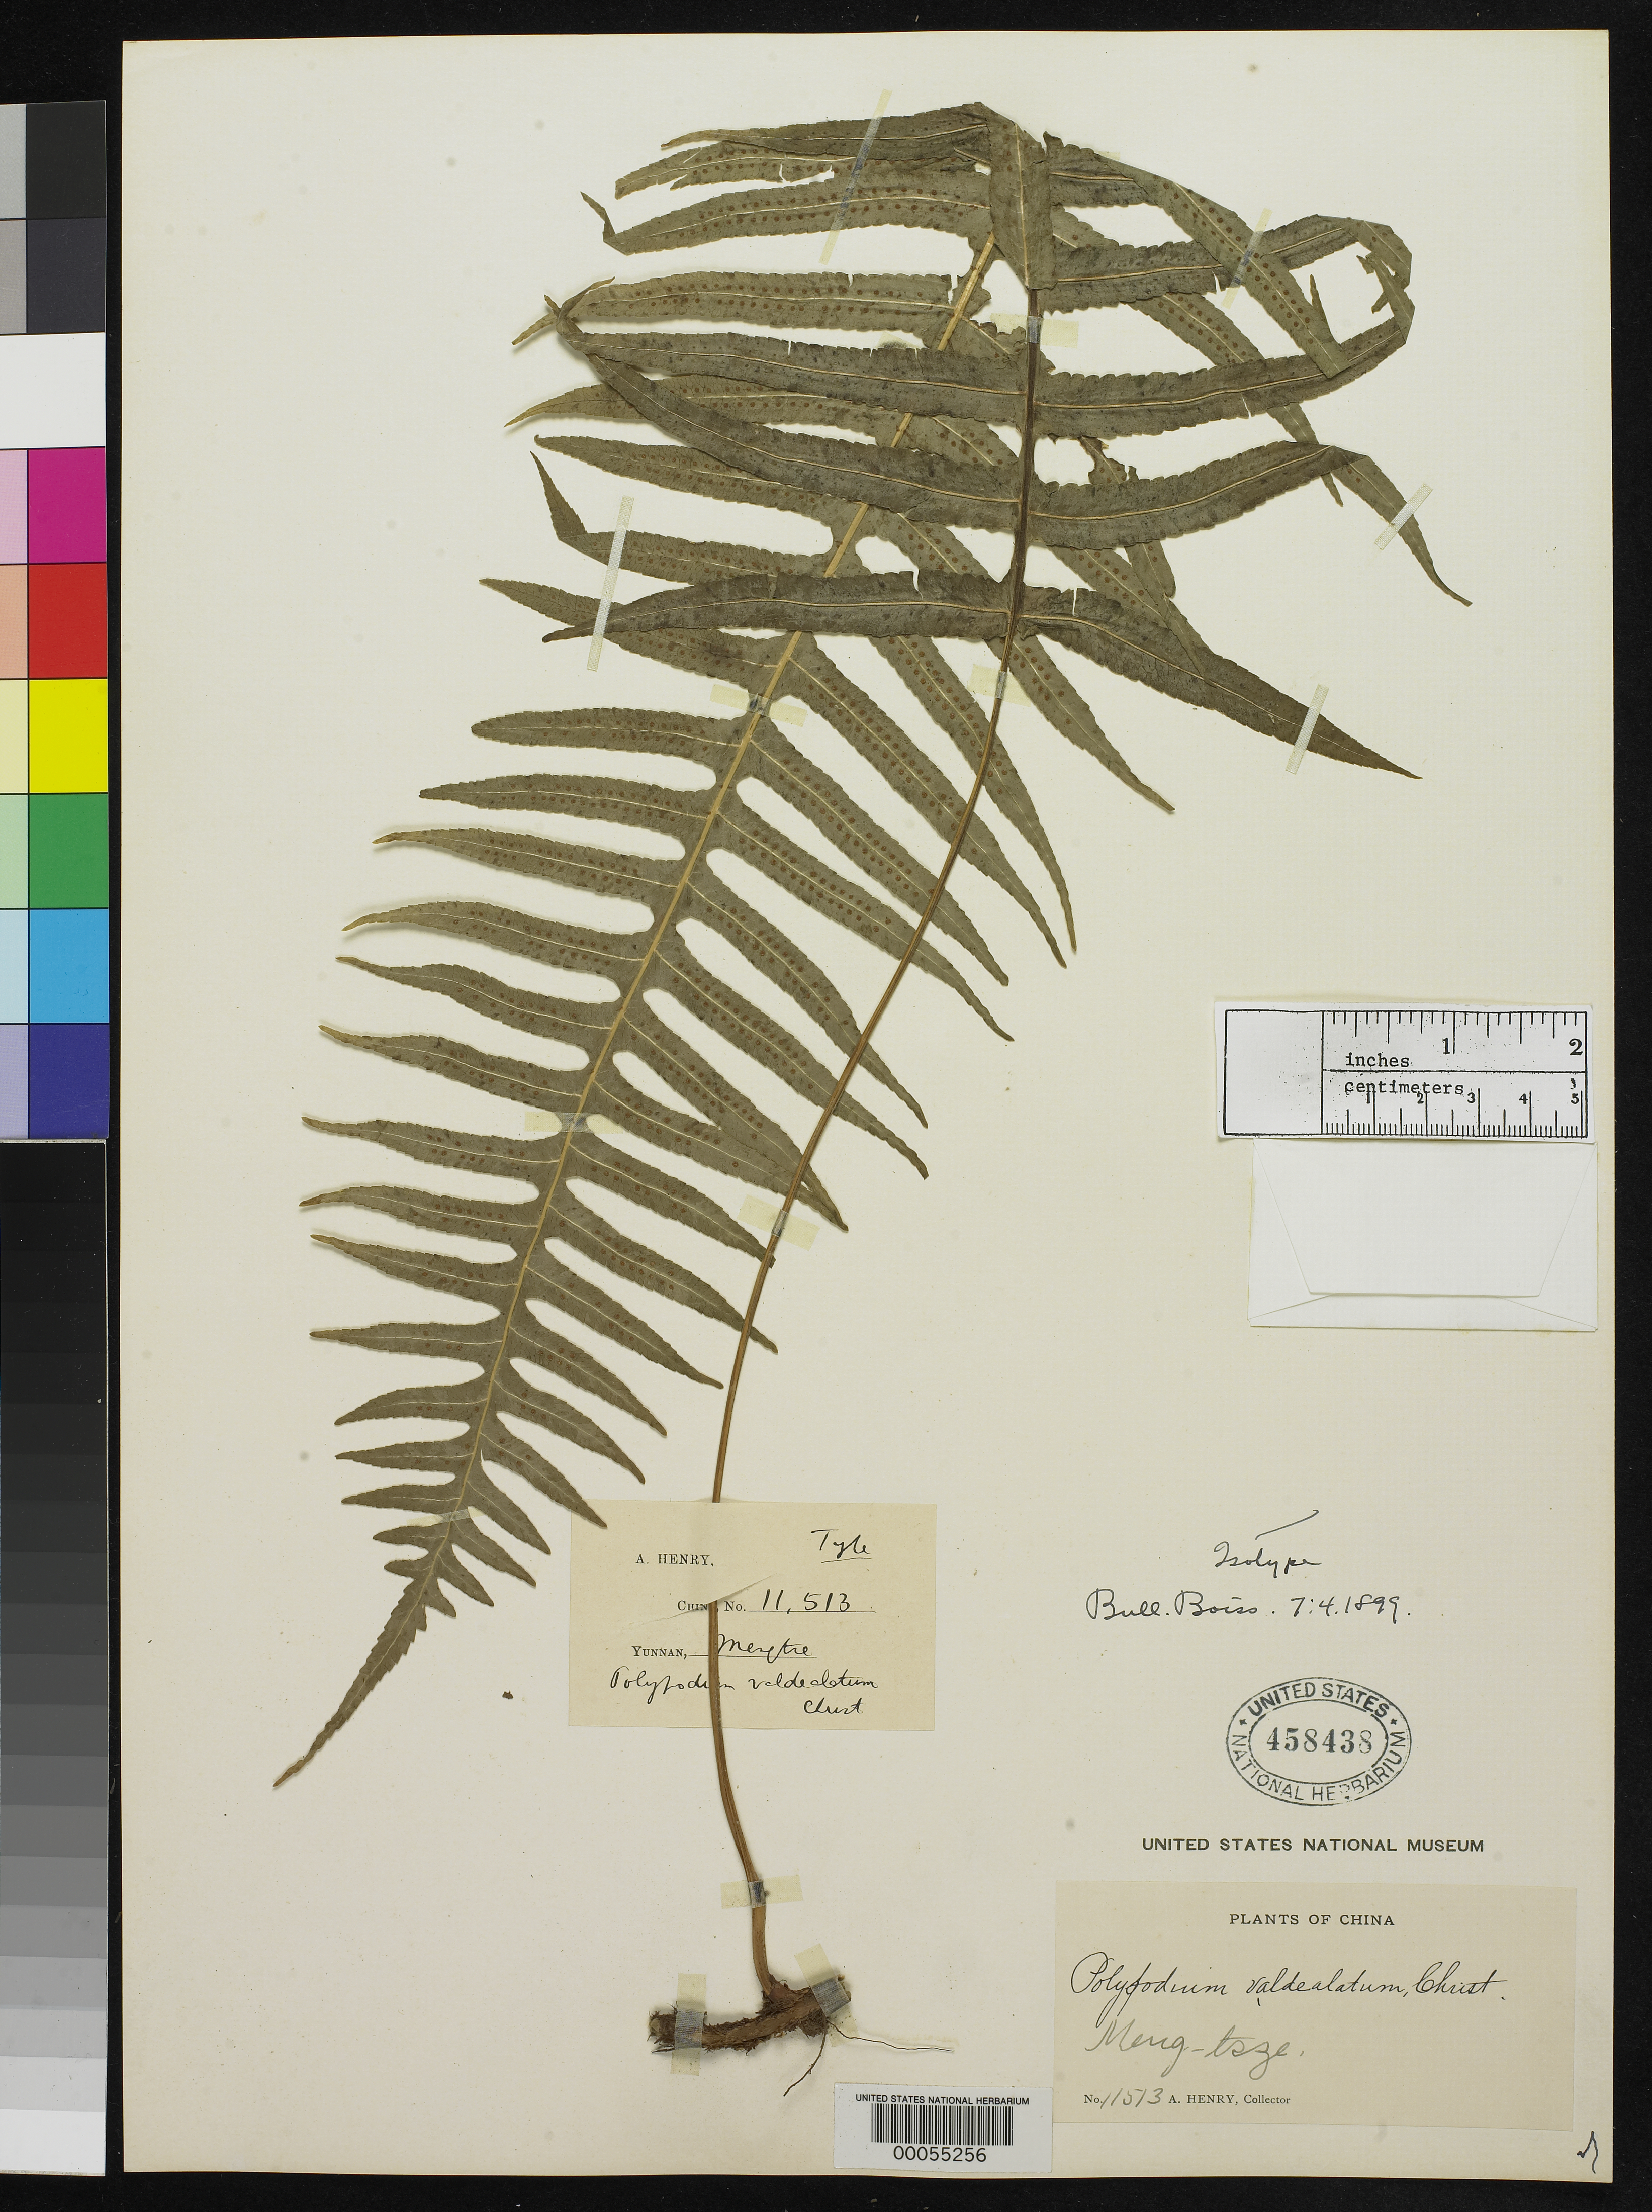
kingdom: Plantae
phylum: Tracheophyta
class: Polypodiopsida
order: Polypodiales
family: Polypodiaceae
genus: Polypodium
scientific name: Polypodium valdealatum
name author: Christ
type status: Type Collection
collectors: A. Henry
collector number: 11513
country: China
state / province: Yunnan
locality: Mengtze [Meng-tsze]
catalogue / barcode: US 458438